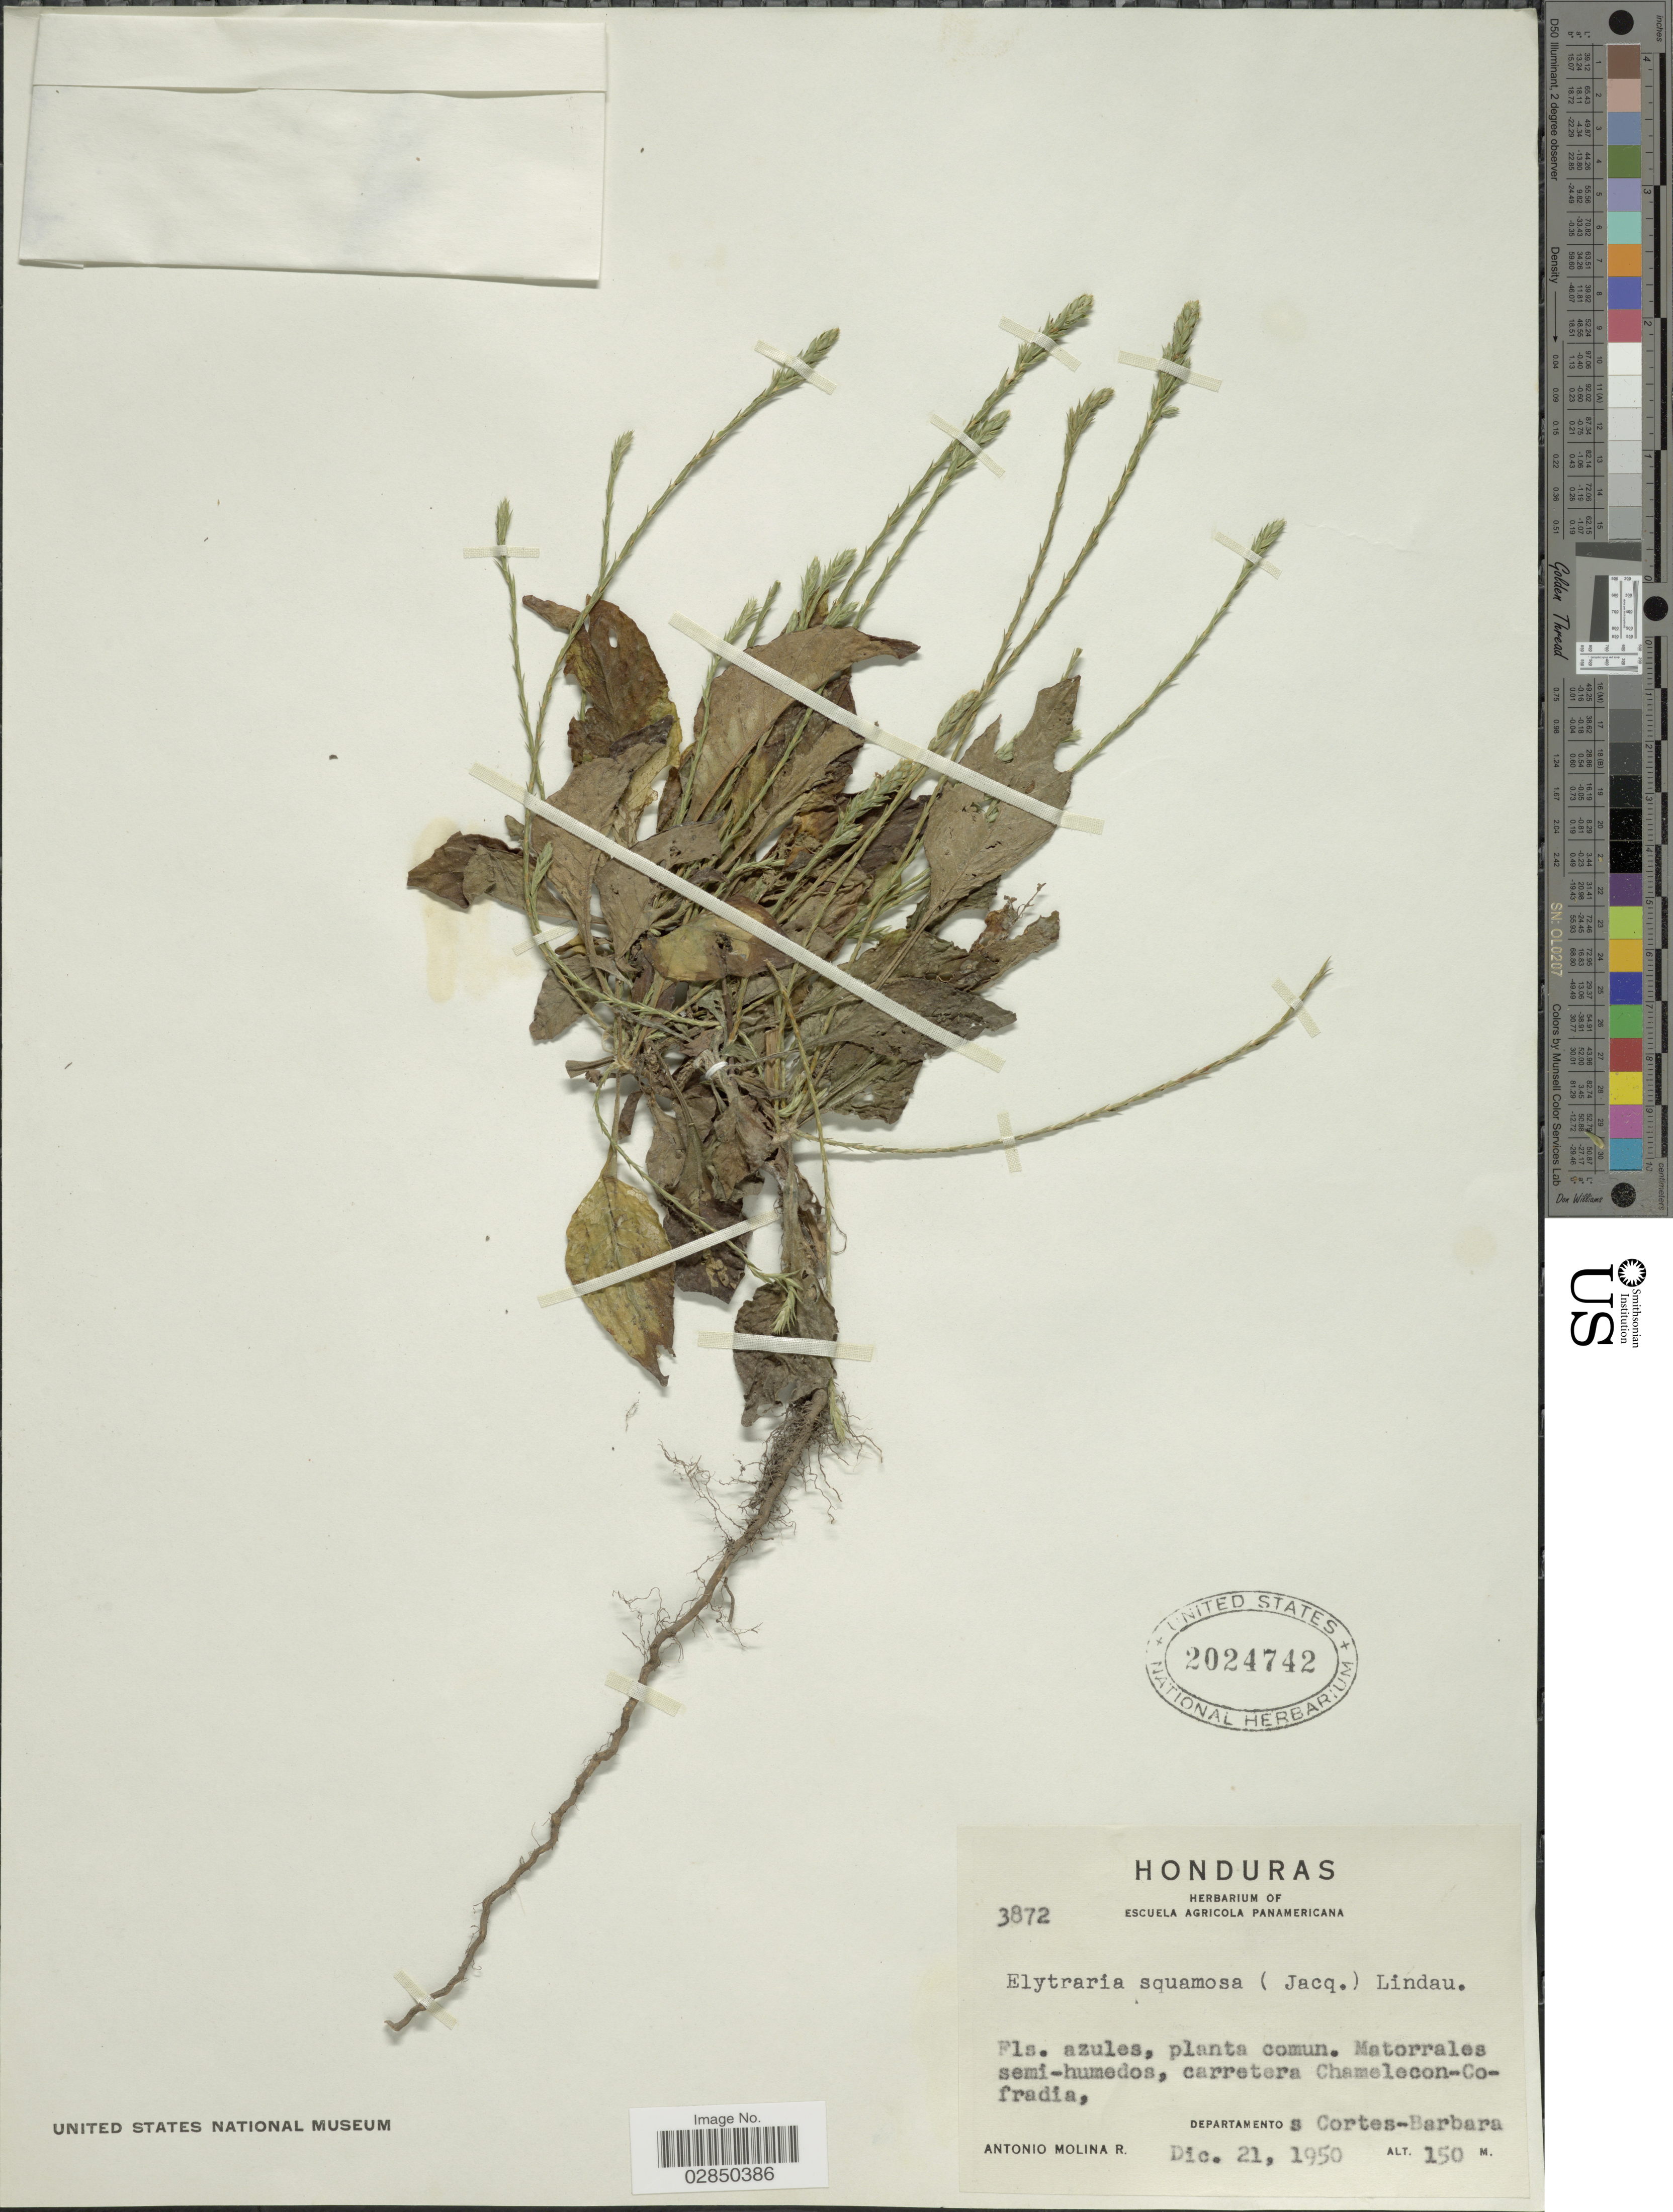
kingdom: Plantae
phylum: Tracheophyta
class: Magnoliopsida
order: Lamiales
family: Acanthaceae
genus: Elytraria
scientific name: Elytraria imbricata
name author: (Vahl) Pers.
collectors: A. Molina R.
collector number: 3872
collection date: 1950-12-21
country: Honduras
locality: Carretera Chamelecon-Cofradia, Departamentos Cortes-Barbara.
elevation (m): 150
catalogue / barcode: US 2024742